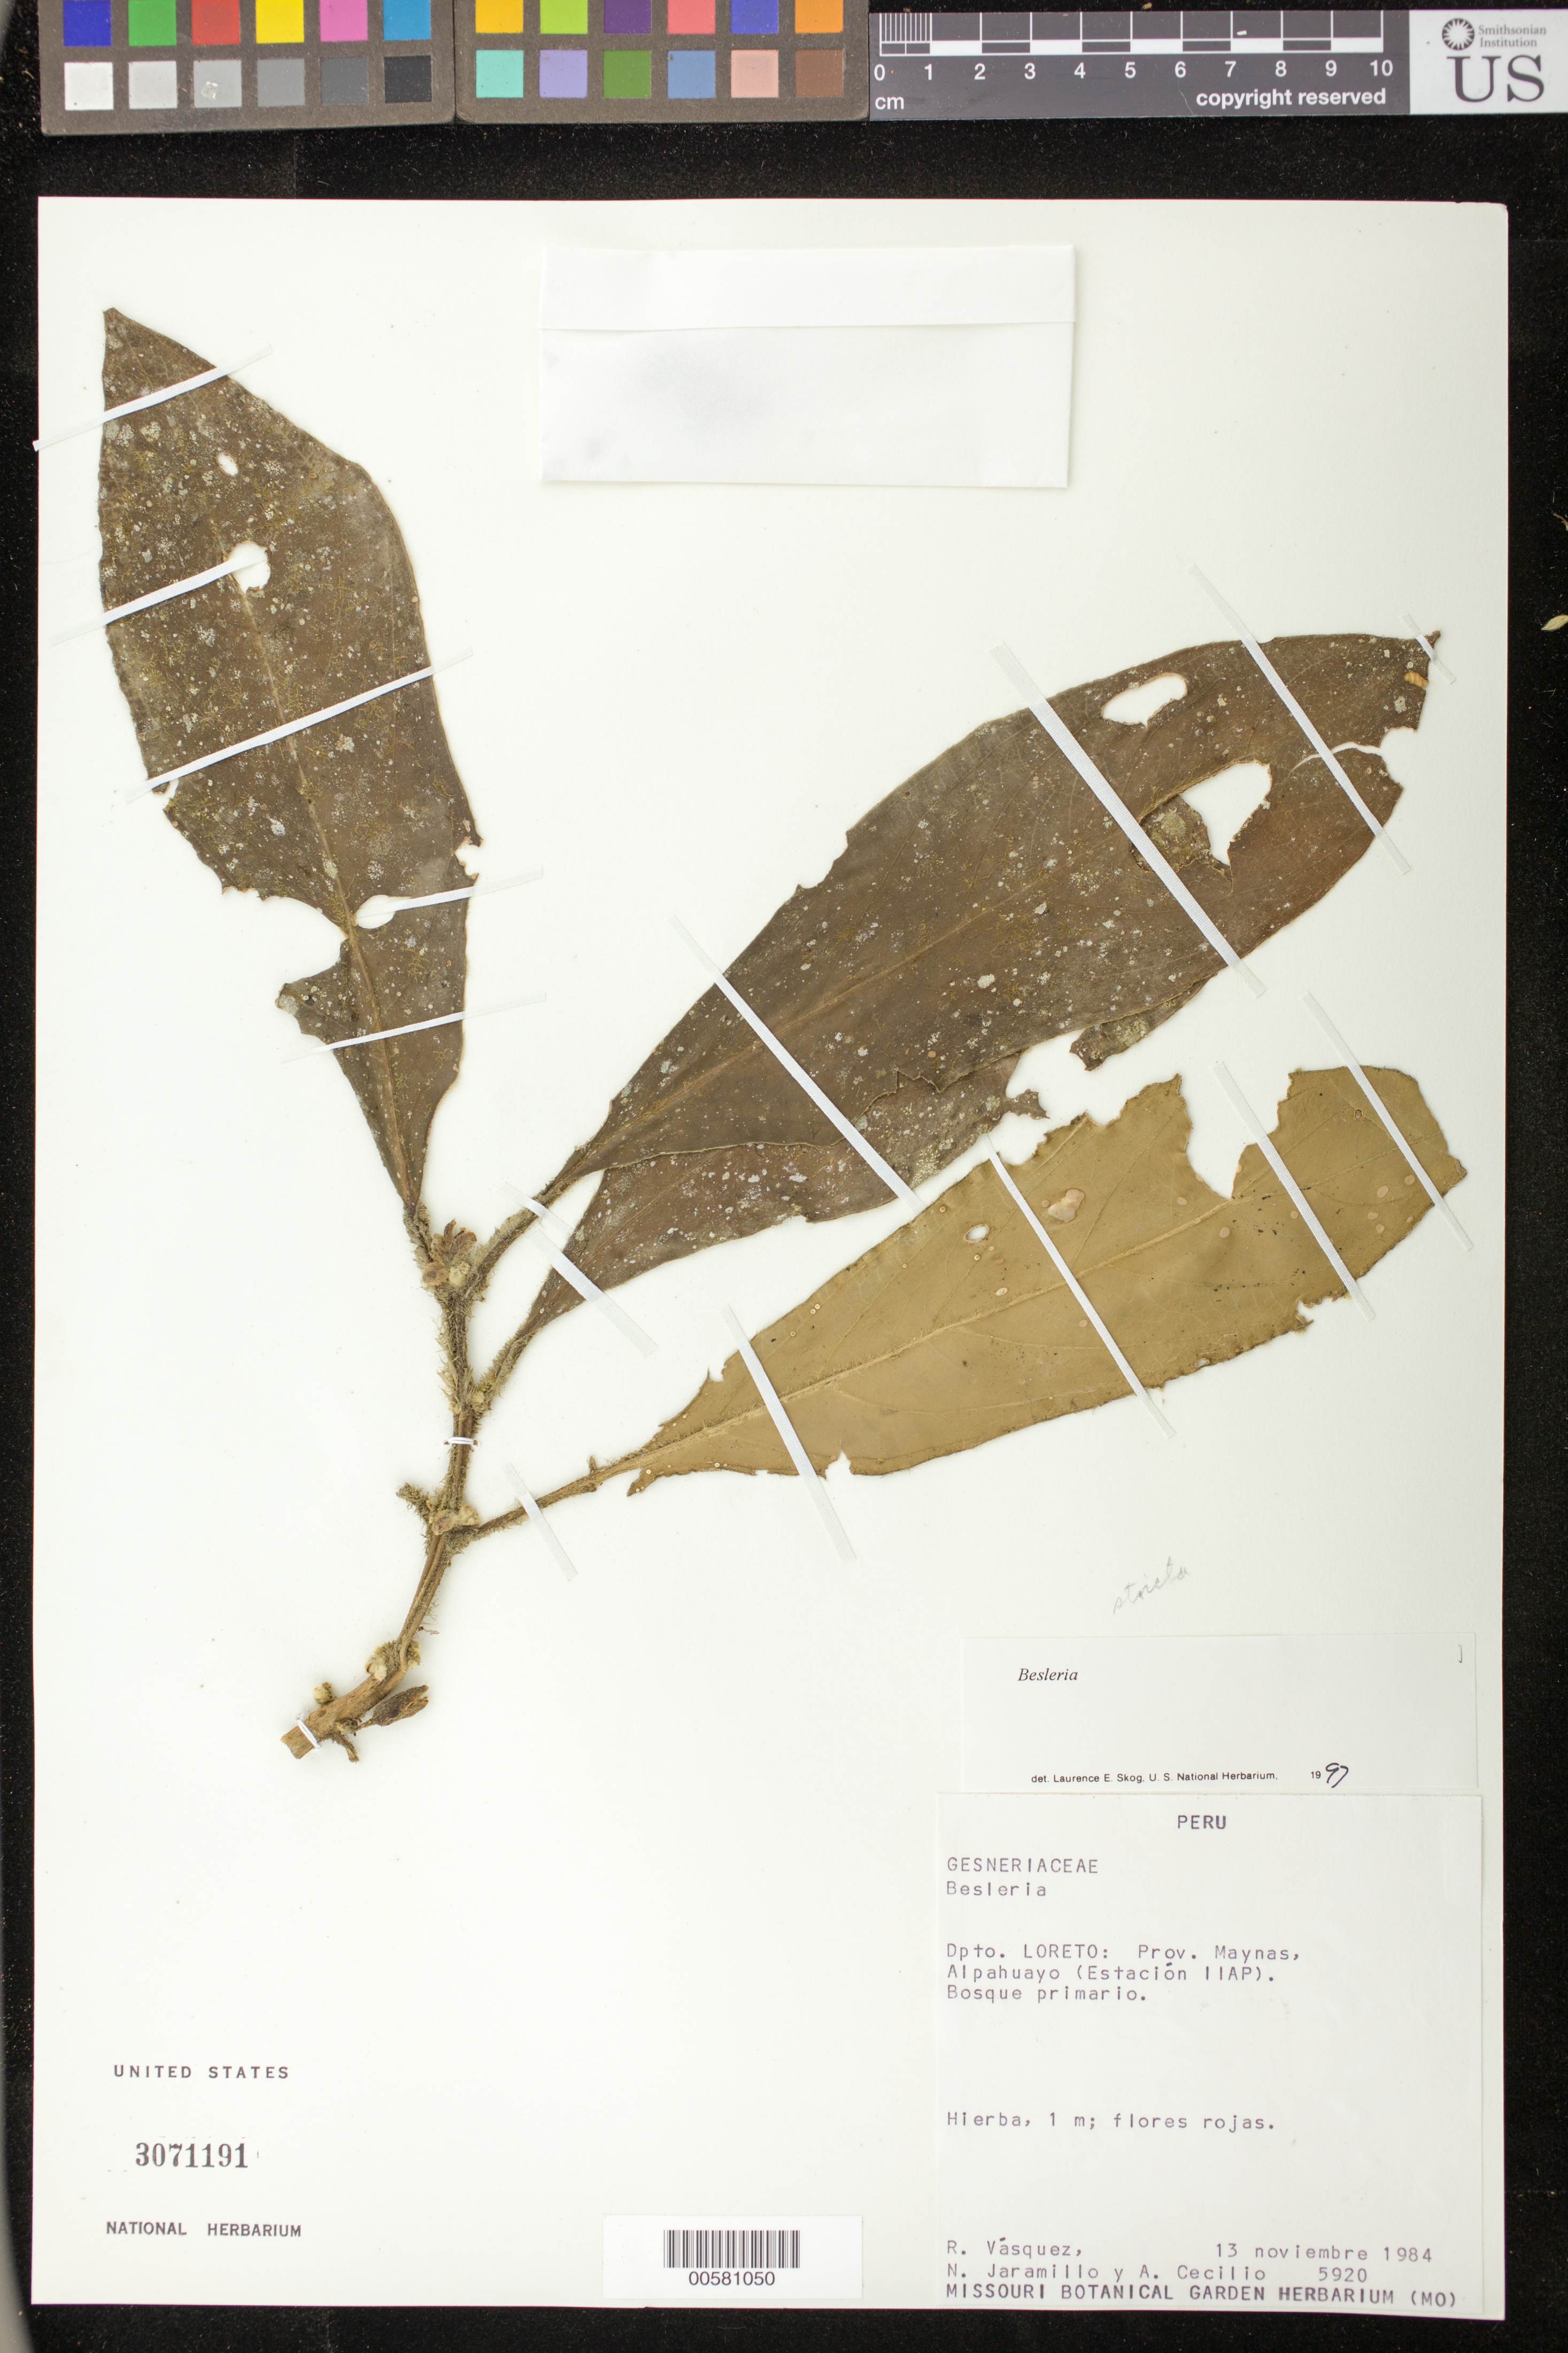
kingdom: Plantae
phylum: Tracheophyta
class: Magnoliopsida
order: Lamiales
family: Gesneriaceae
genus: Besleria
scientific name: Besleria sp.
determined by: Skog, Laurence E.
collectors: R. Vásquez, N. Jaramillo & A. Cecilio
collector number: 5920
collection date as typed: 13 Nov 1984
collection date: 1984-11-13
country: Peru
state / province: Loreto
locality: Prov. Maynas; Alpahuayo (Estación IIAP)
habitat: Bosque primario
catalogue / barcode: US 3071191